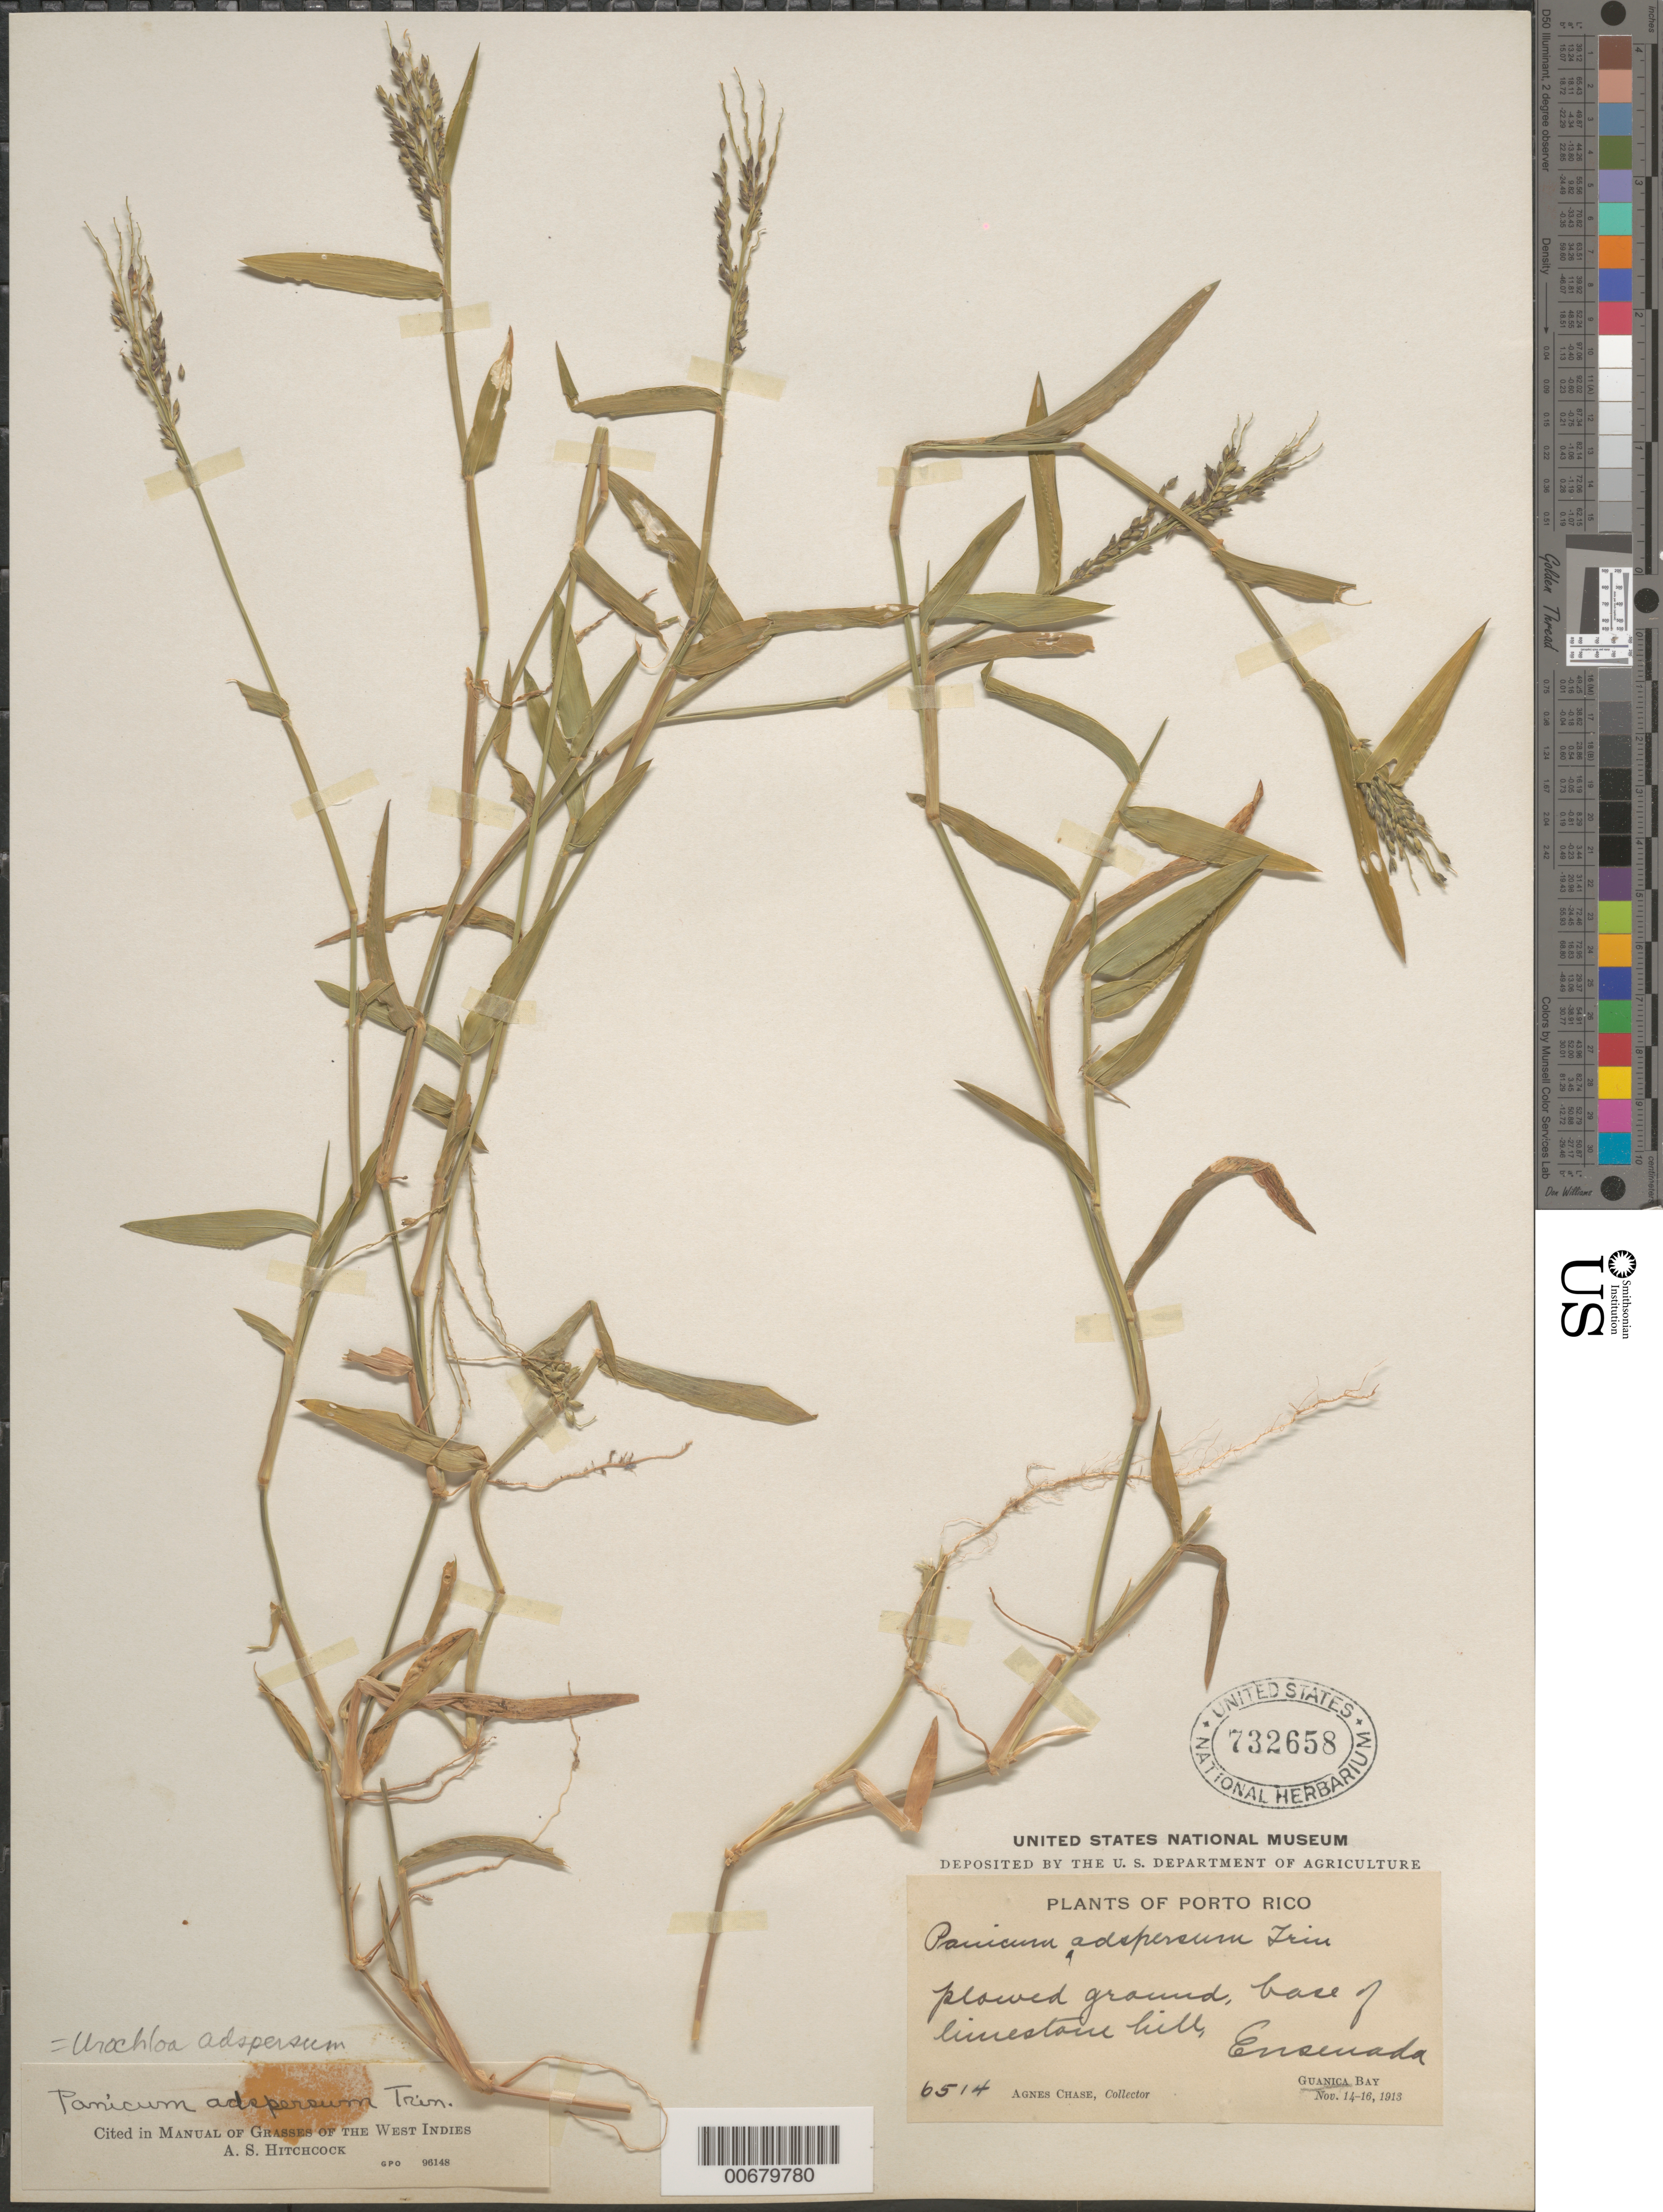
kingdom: Plantae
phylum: Tracheophyta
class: Liliopsida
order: Poales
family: Poaceae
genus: Urochloa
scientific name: Urochloa adspersa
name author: (Trin.) R.D. Webster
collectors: A. Chase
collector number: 6514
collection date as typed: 14 Nov 1913 to 16 Nov 1913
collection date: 1913-11-14/1913-11-16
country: Puerto Rico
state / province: Guánica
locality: Ensenada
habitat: Plowed ground, base of limestone hill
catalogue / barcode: US 732658